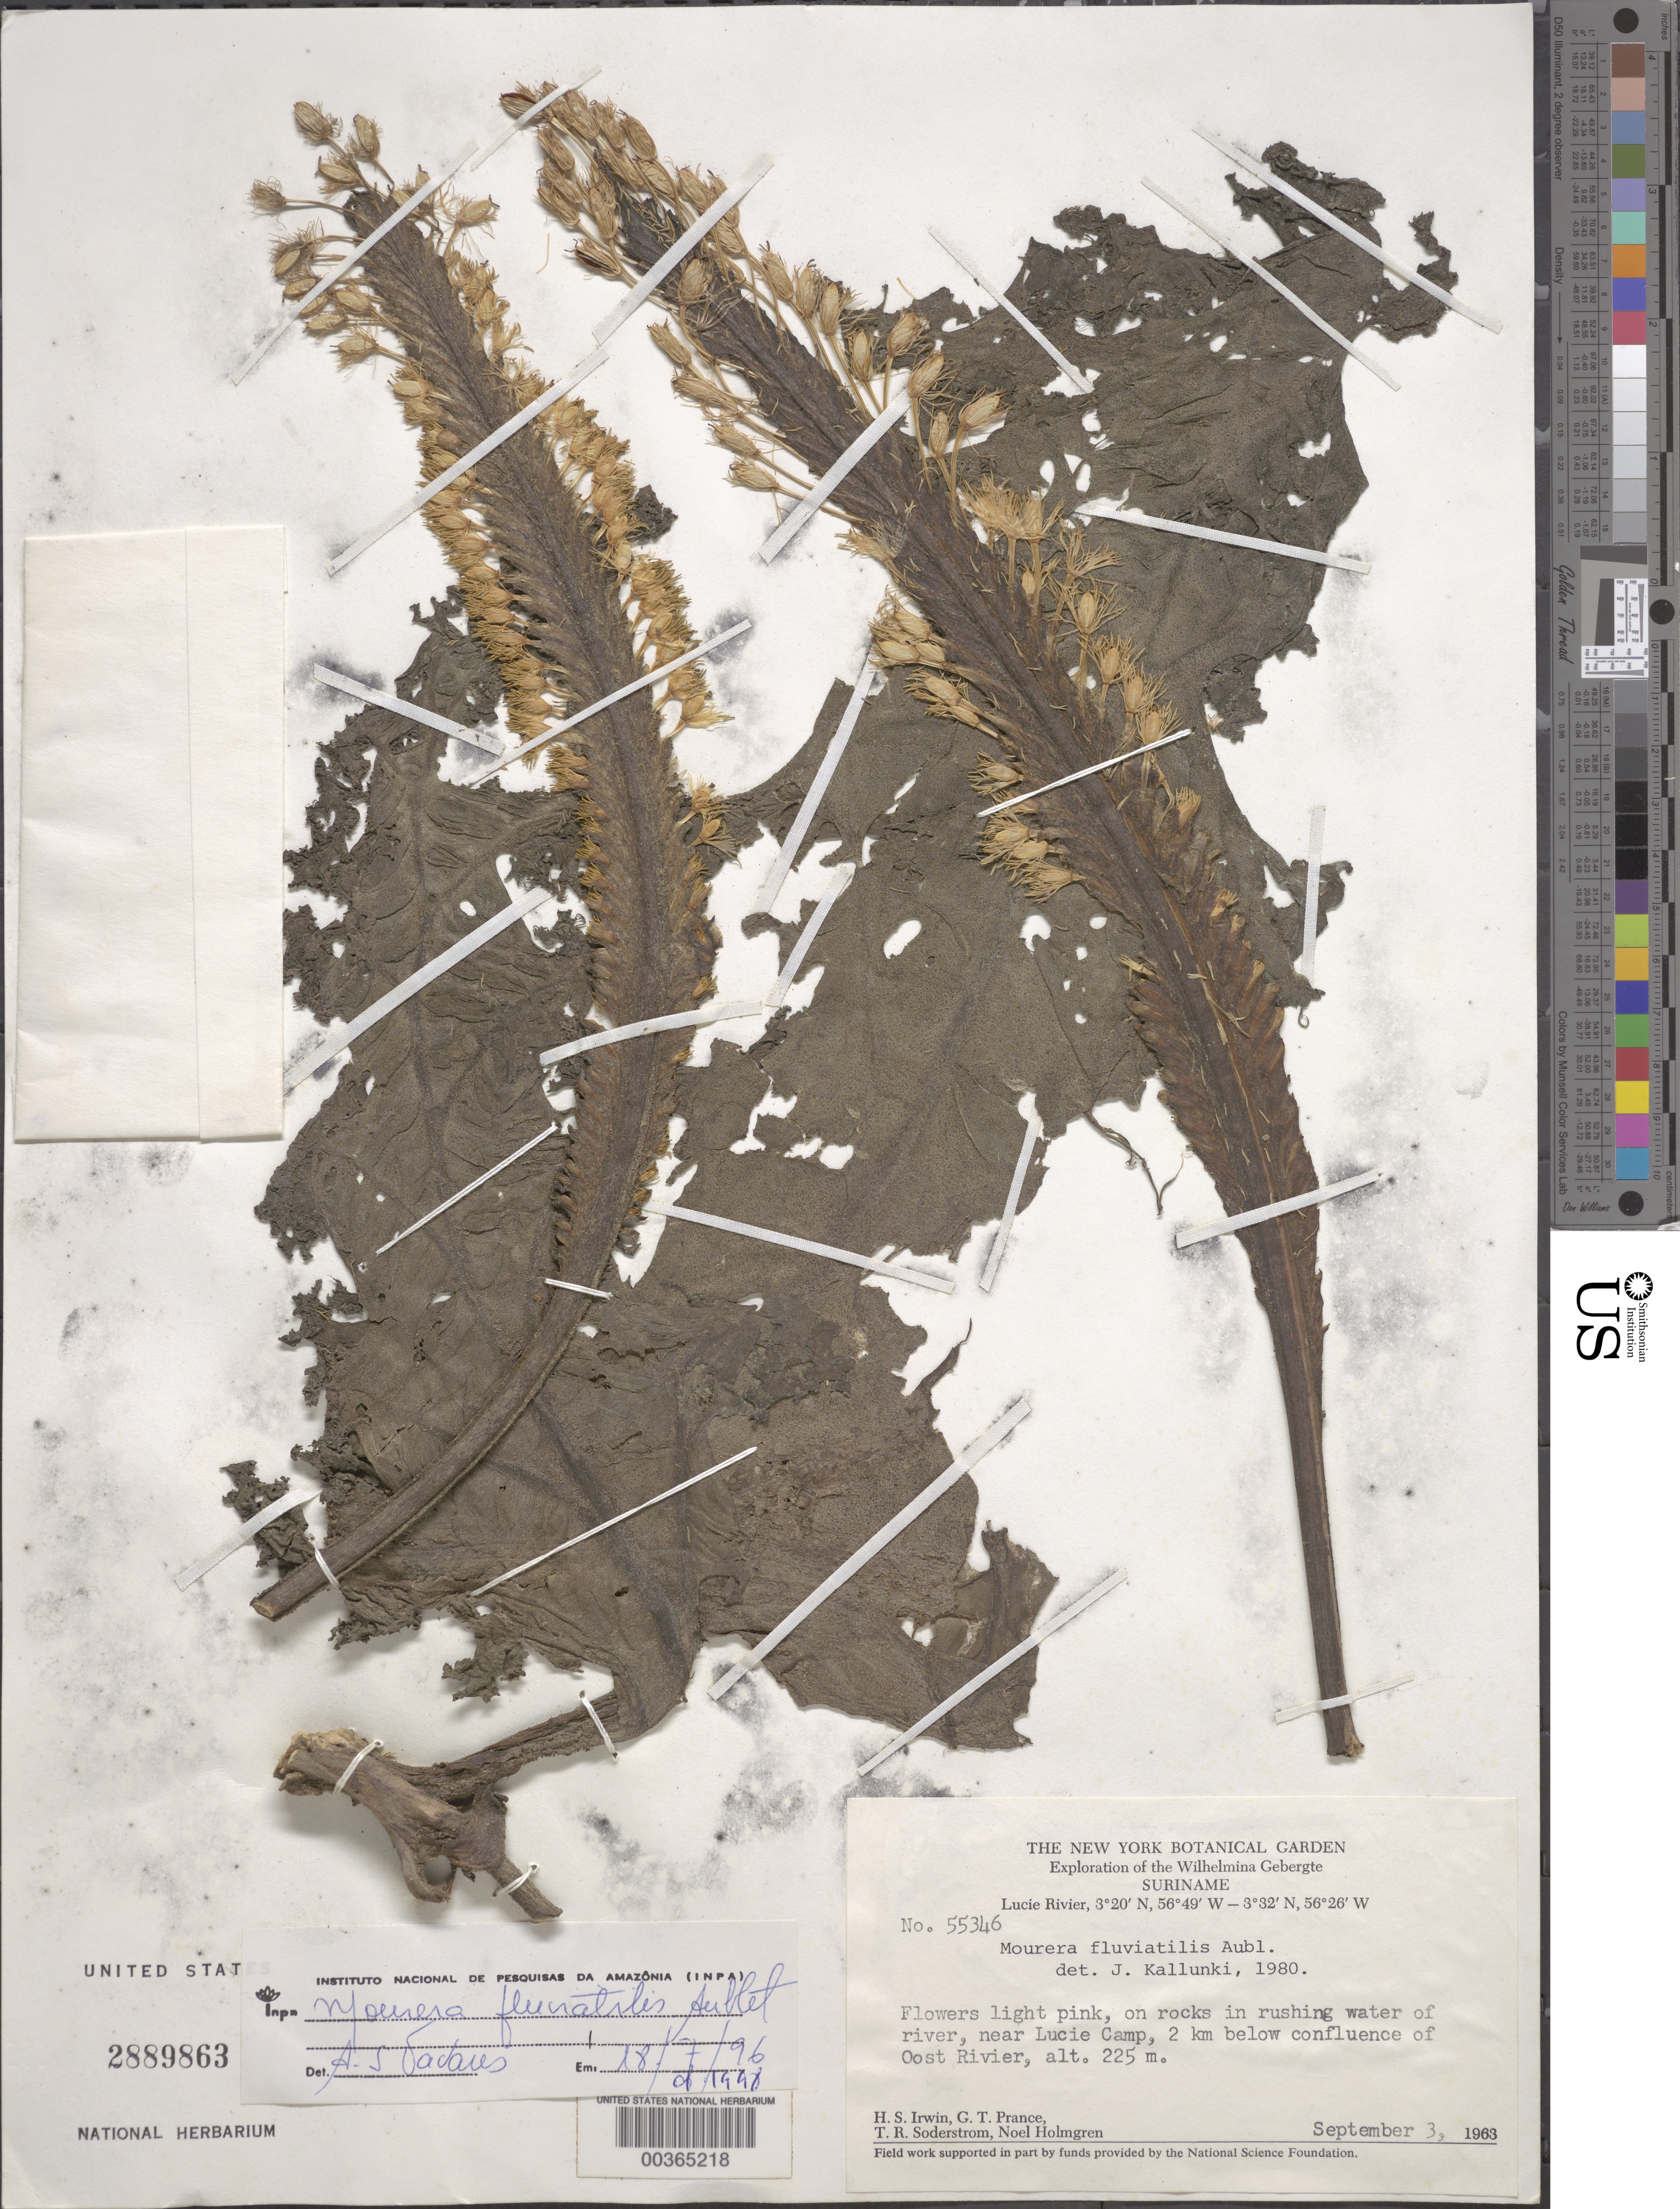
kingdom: Plantae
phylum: Tracheophyta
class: Magnoliopsida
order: Malpighiales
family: Podostemaceae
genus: Mourera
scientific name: Mourera fluviatilis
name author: Aubl.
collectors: H. Irwin, G. T. Prance, T. R. Soderstrom & N. H. Holmgren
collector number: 55346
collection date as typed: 03 Sep 1963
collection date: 1963-09-03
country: Suriname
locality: Near camp lucie, below confluence of oost river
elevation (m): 225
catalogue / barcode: US 2889863